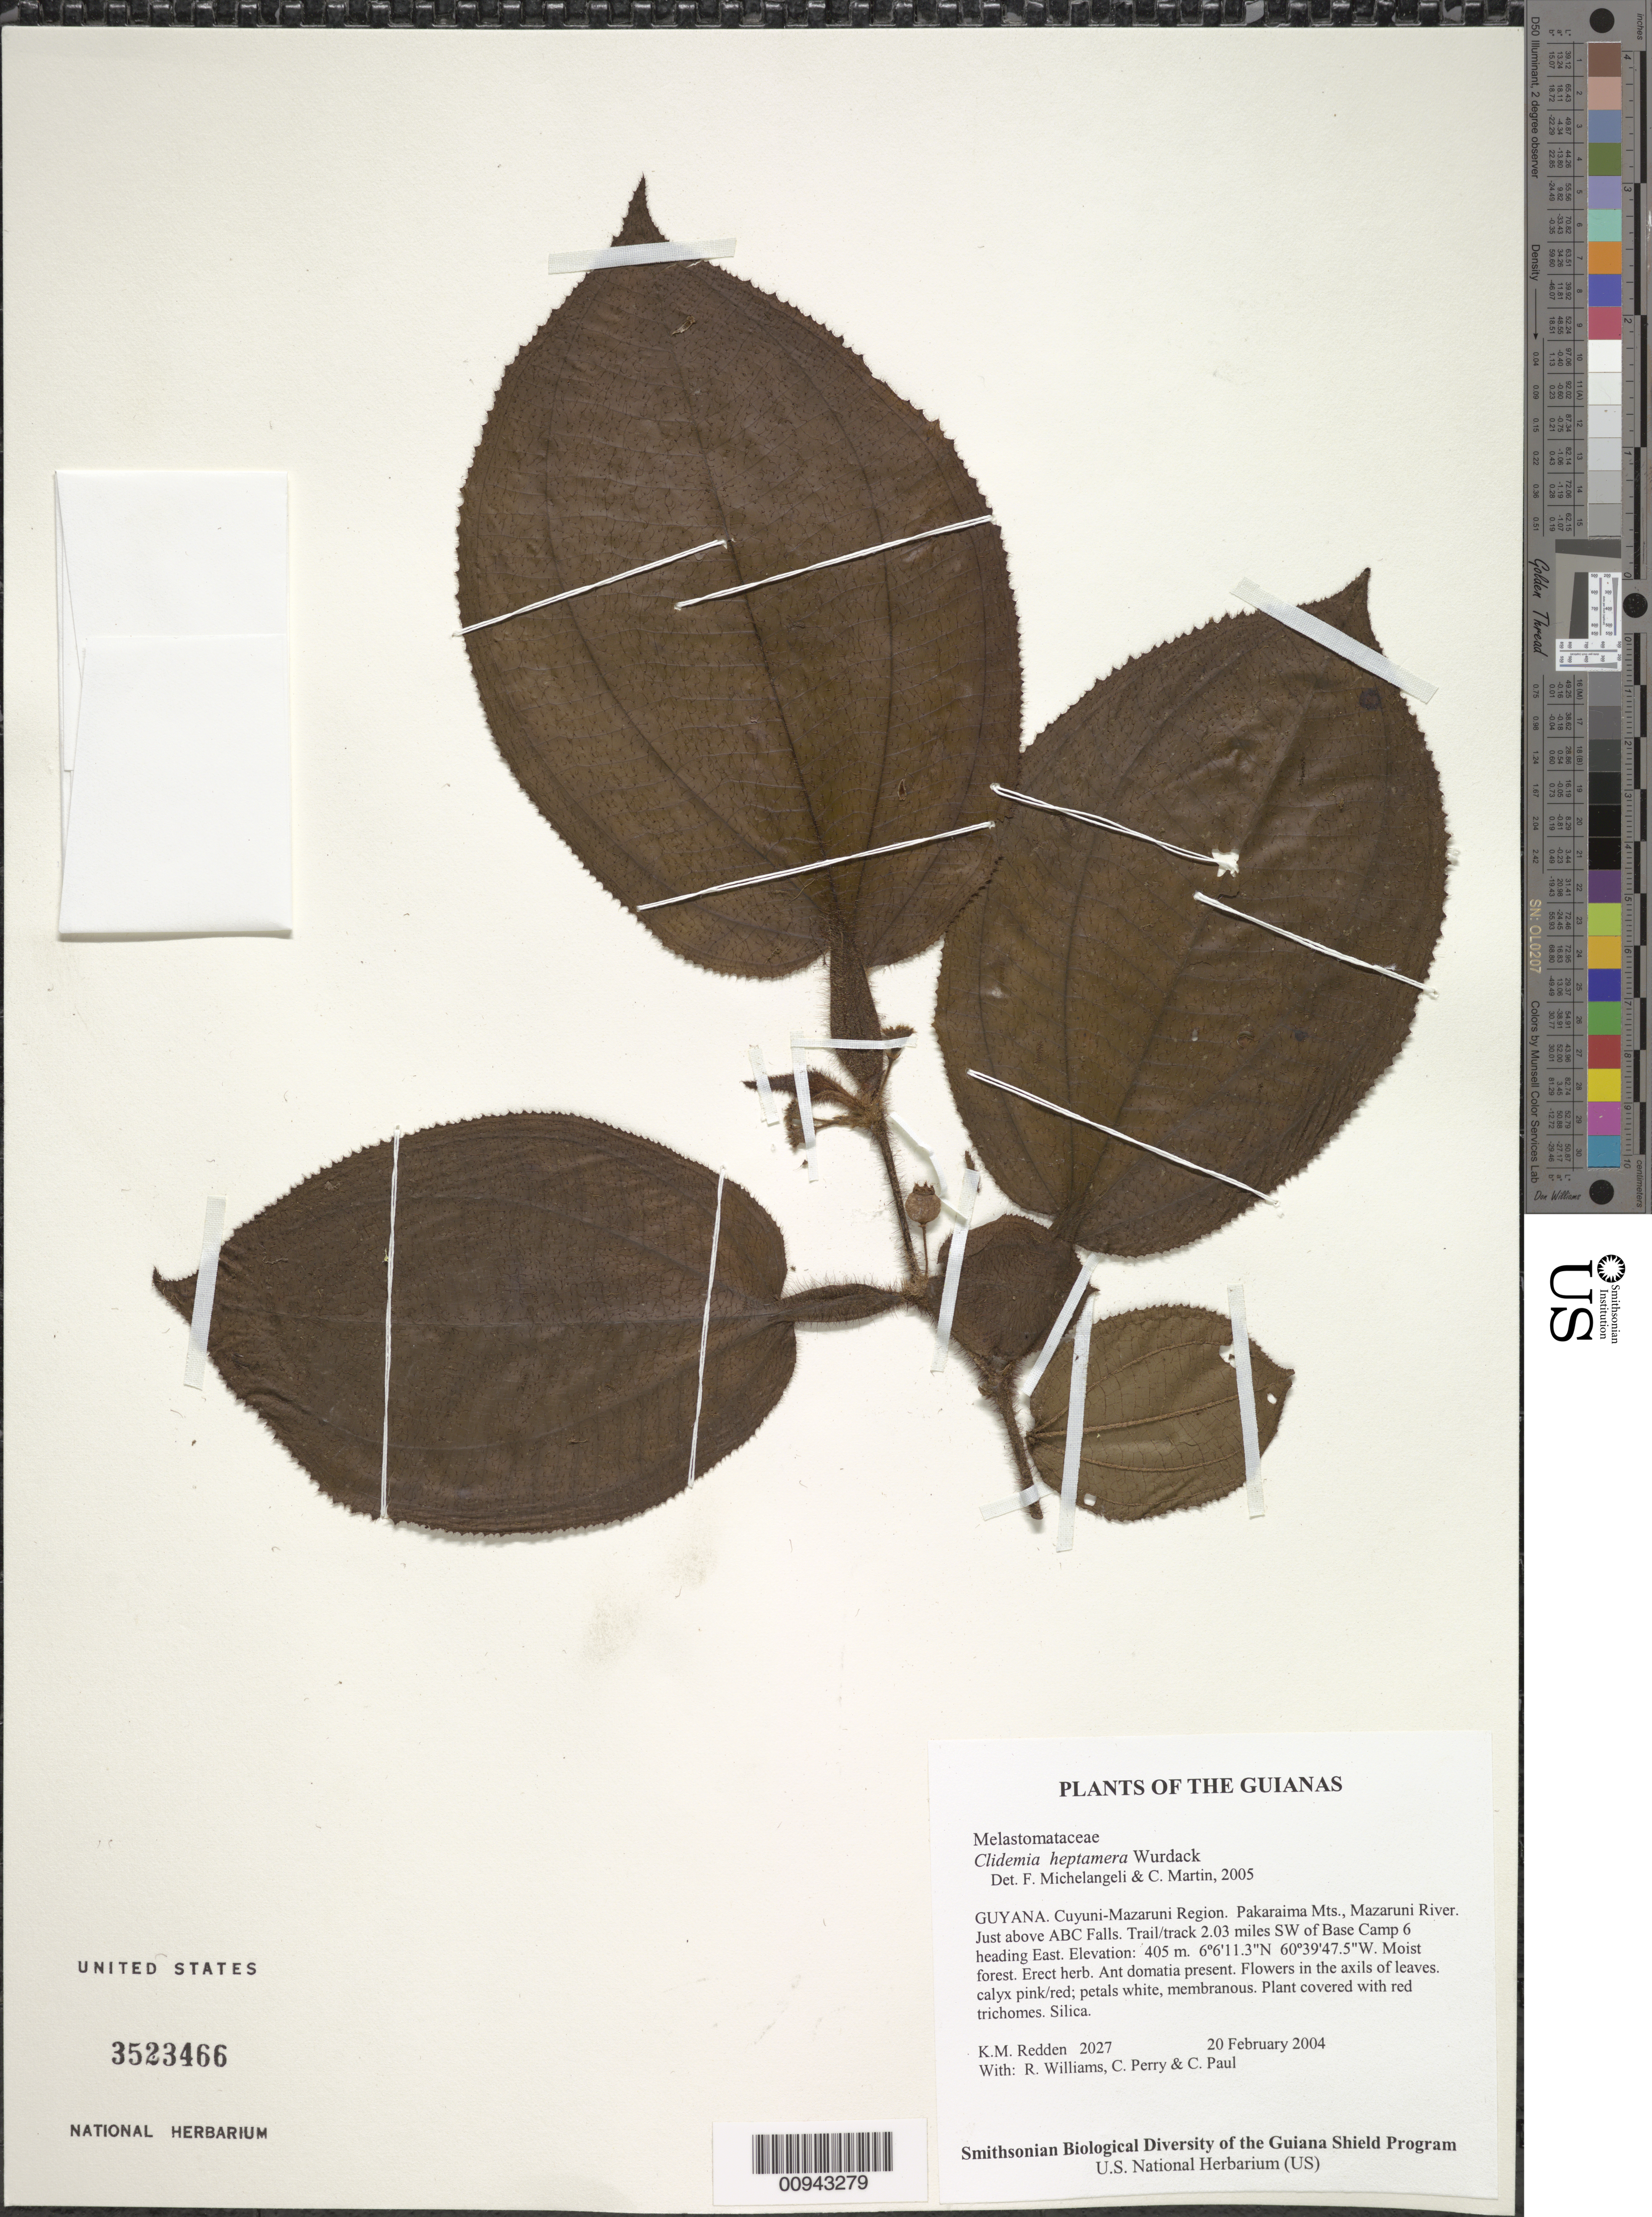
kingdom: Plantae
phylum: Tracheophyta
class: Magnoliopsida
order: Myrtales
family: Melastomataceae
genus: Clidemia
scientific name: Clidemia heptamera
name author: Wurdack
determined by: Michelangeli, F. A.; Martin, C.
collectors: K. M. Redden, R. Williams, C. Perry & C. Paul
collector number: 2027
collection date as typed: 20 February 2004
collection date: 2004-02-20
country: Guyana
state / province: Cuyuni-Mazaruni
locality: Pakaraima Mts., Mazaruni River. Just above ABC Falls. Trail/track 2.03 miles SW of Base Camp 6 heading East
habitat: Moist forest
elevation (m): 405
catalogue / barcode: US 3523466